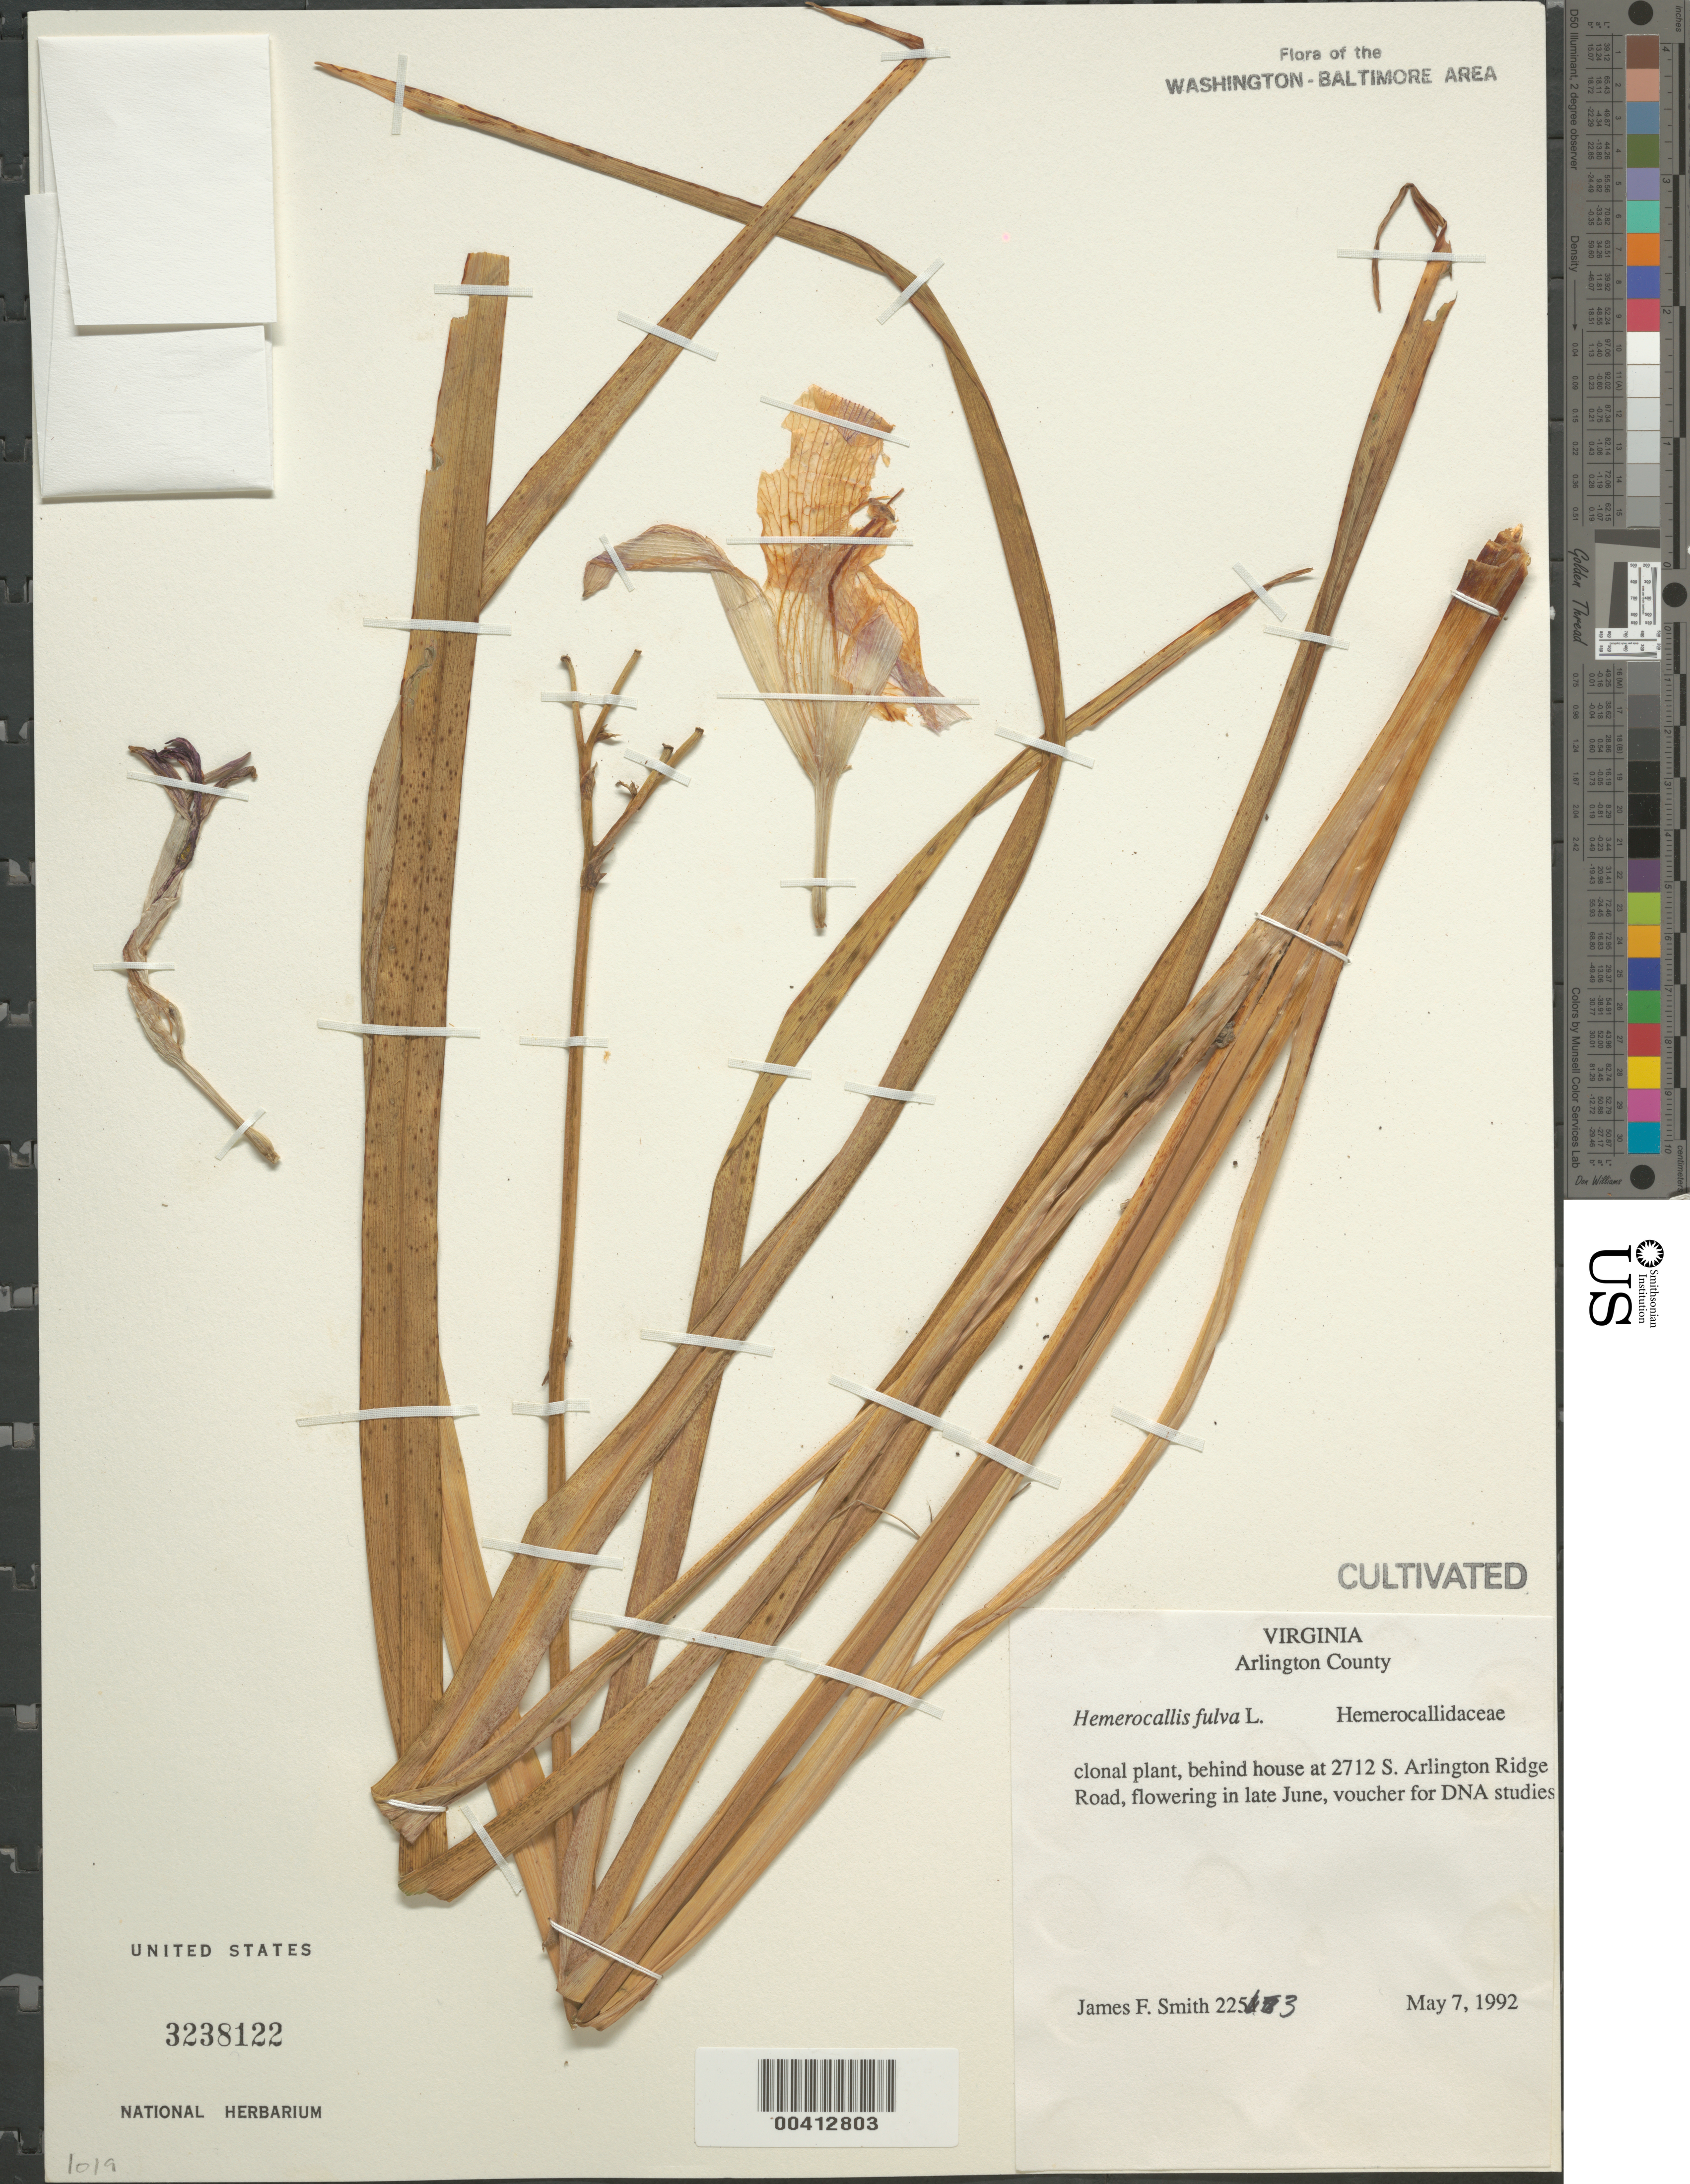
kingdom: Plantae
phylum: Tracheophyta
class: Liliopsida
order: Asparagales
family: Asphodelaceae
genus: Hemerocallis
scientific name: Hemerocallis fulva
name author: L.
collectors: J. F. Smith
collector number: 2253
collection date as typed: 07 May 1992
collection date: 1992-05-07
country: United States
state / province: Virginia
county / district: Arlington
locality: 2712 S Arlington Ridge Rd, behind House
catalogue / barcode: US 3238122